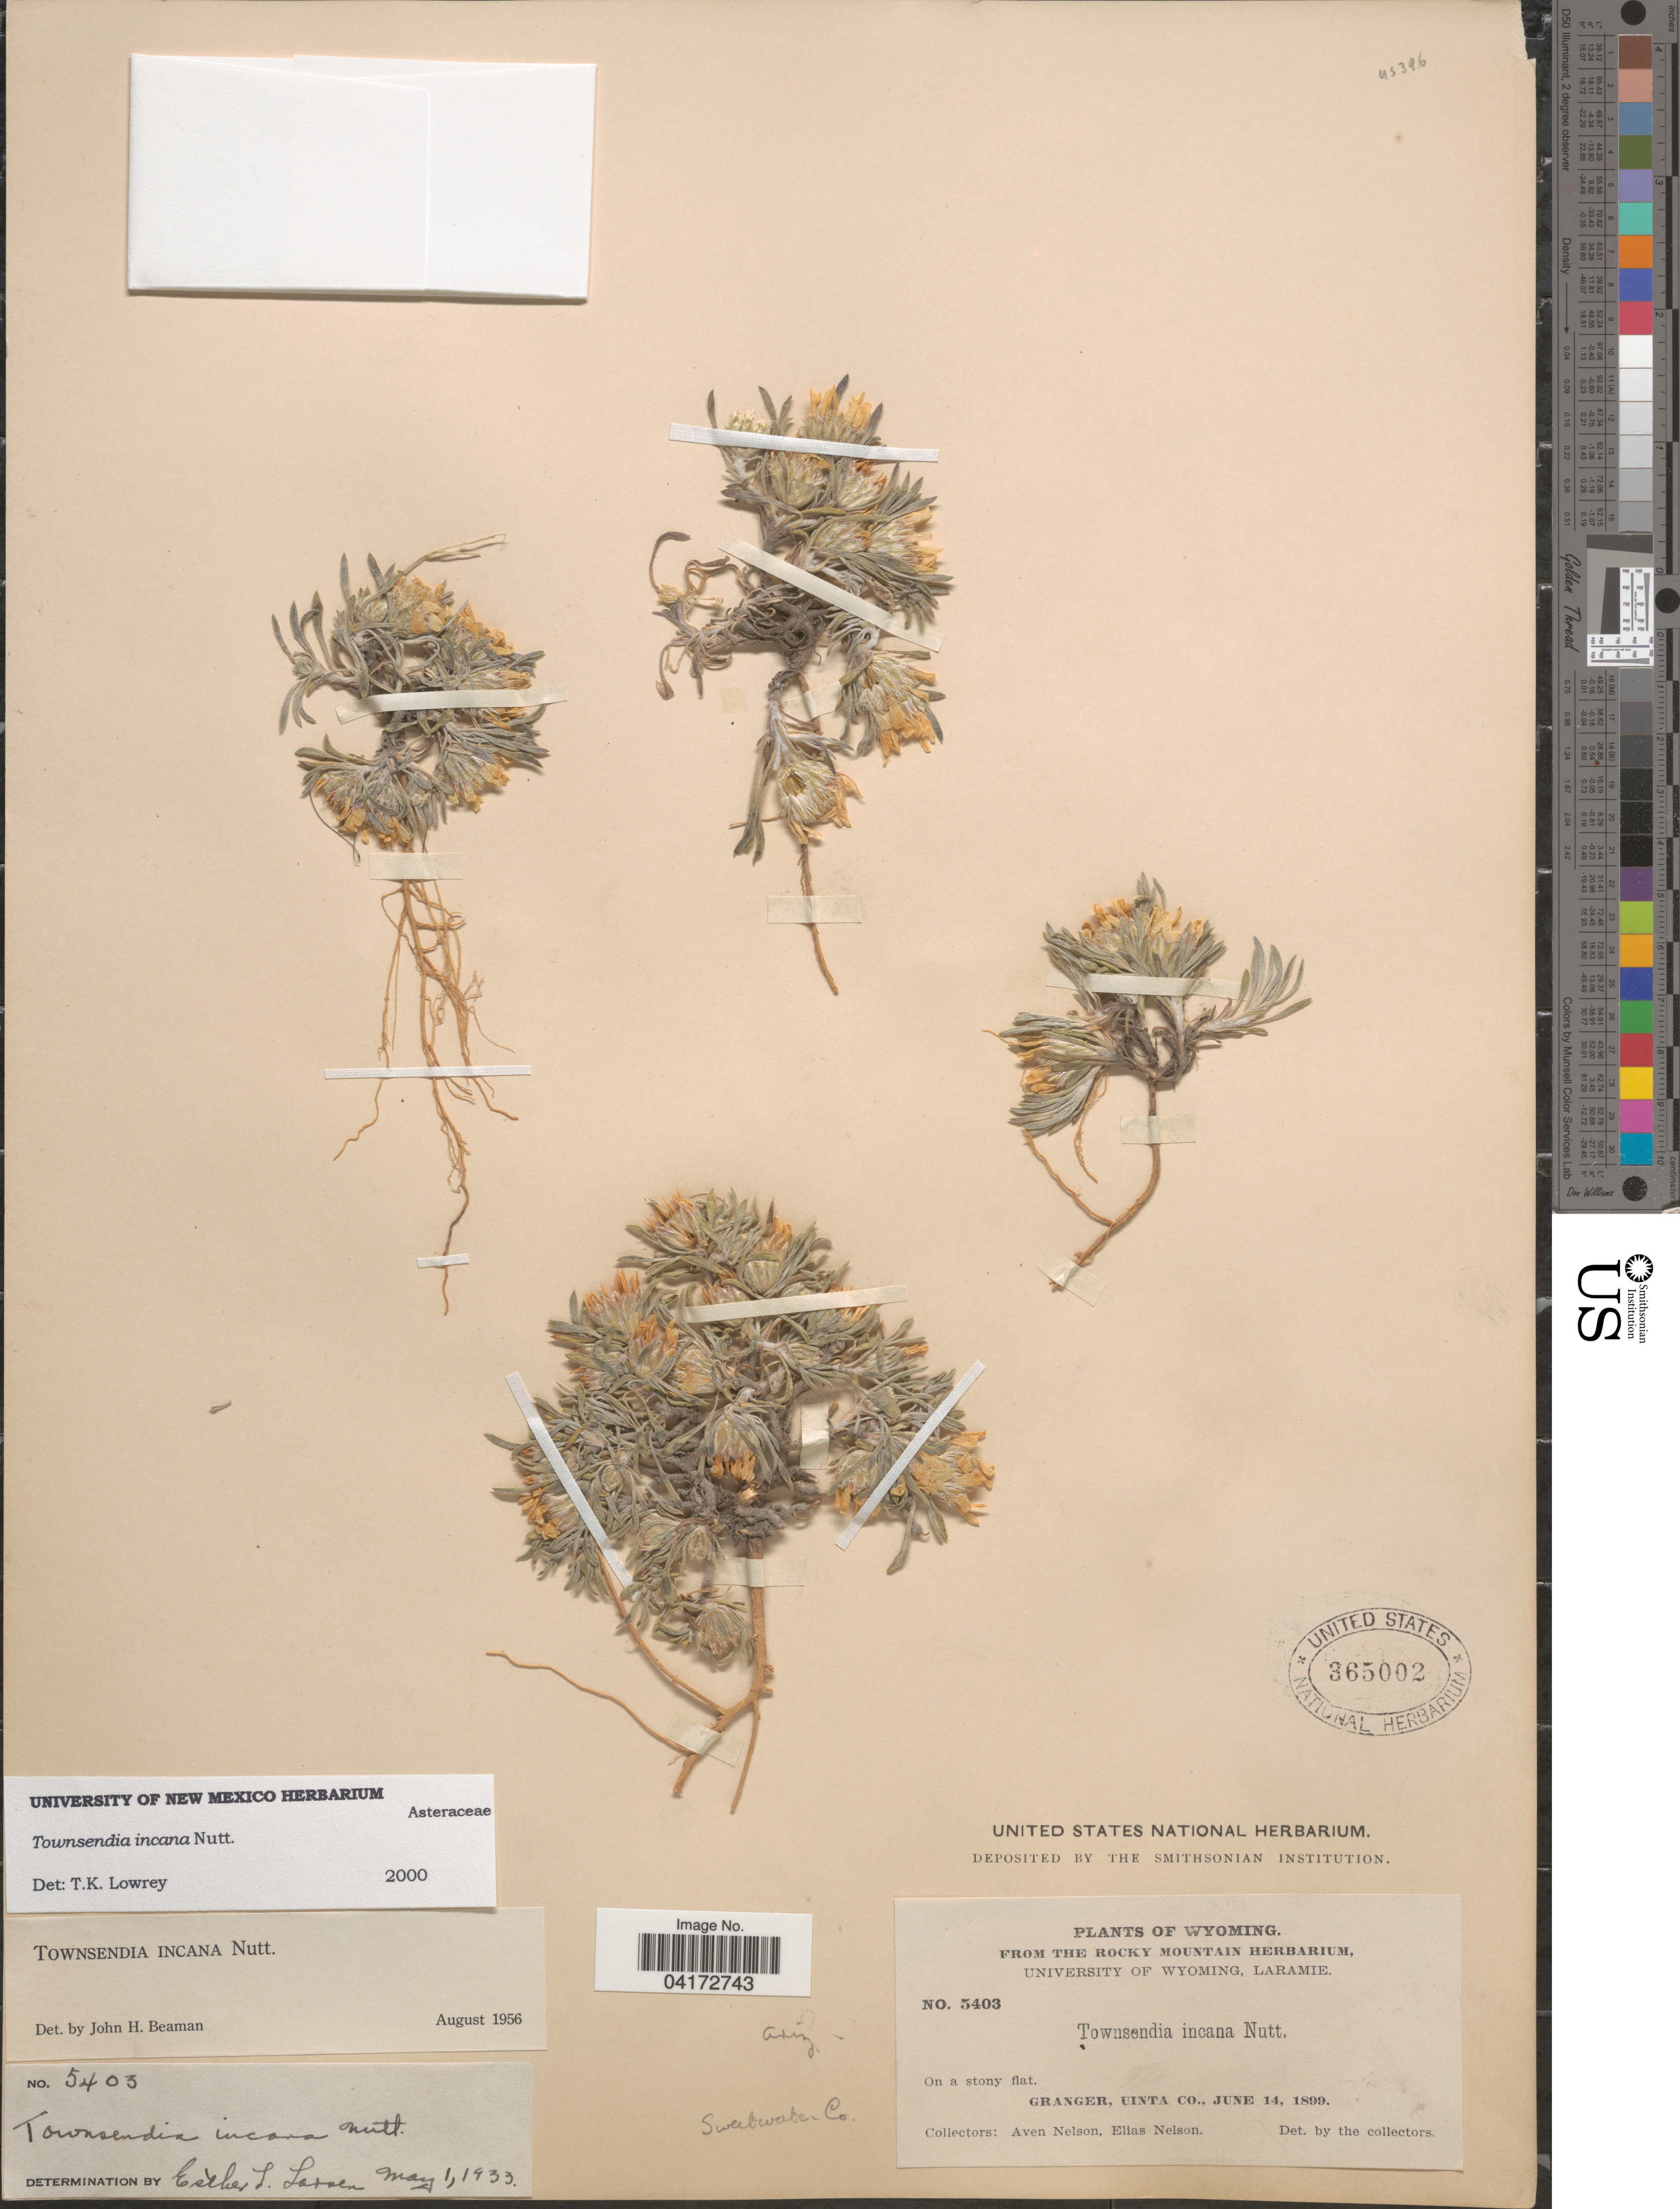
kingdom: Plantae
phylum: Tracheophyta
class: Magnoliopsida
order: Asterales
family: Asteraceae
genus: Townsendia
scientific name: Townsendia incana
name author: Nutt.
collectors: E. Nelson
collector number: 5403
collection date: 1899-06-14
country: United States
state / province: Wyoming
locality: Granger, Uinta Co.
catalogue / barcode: US 365002